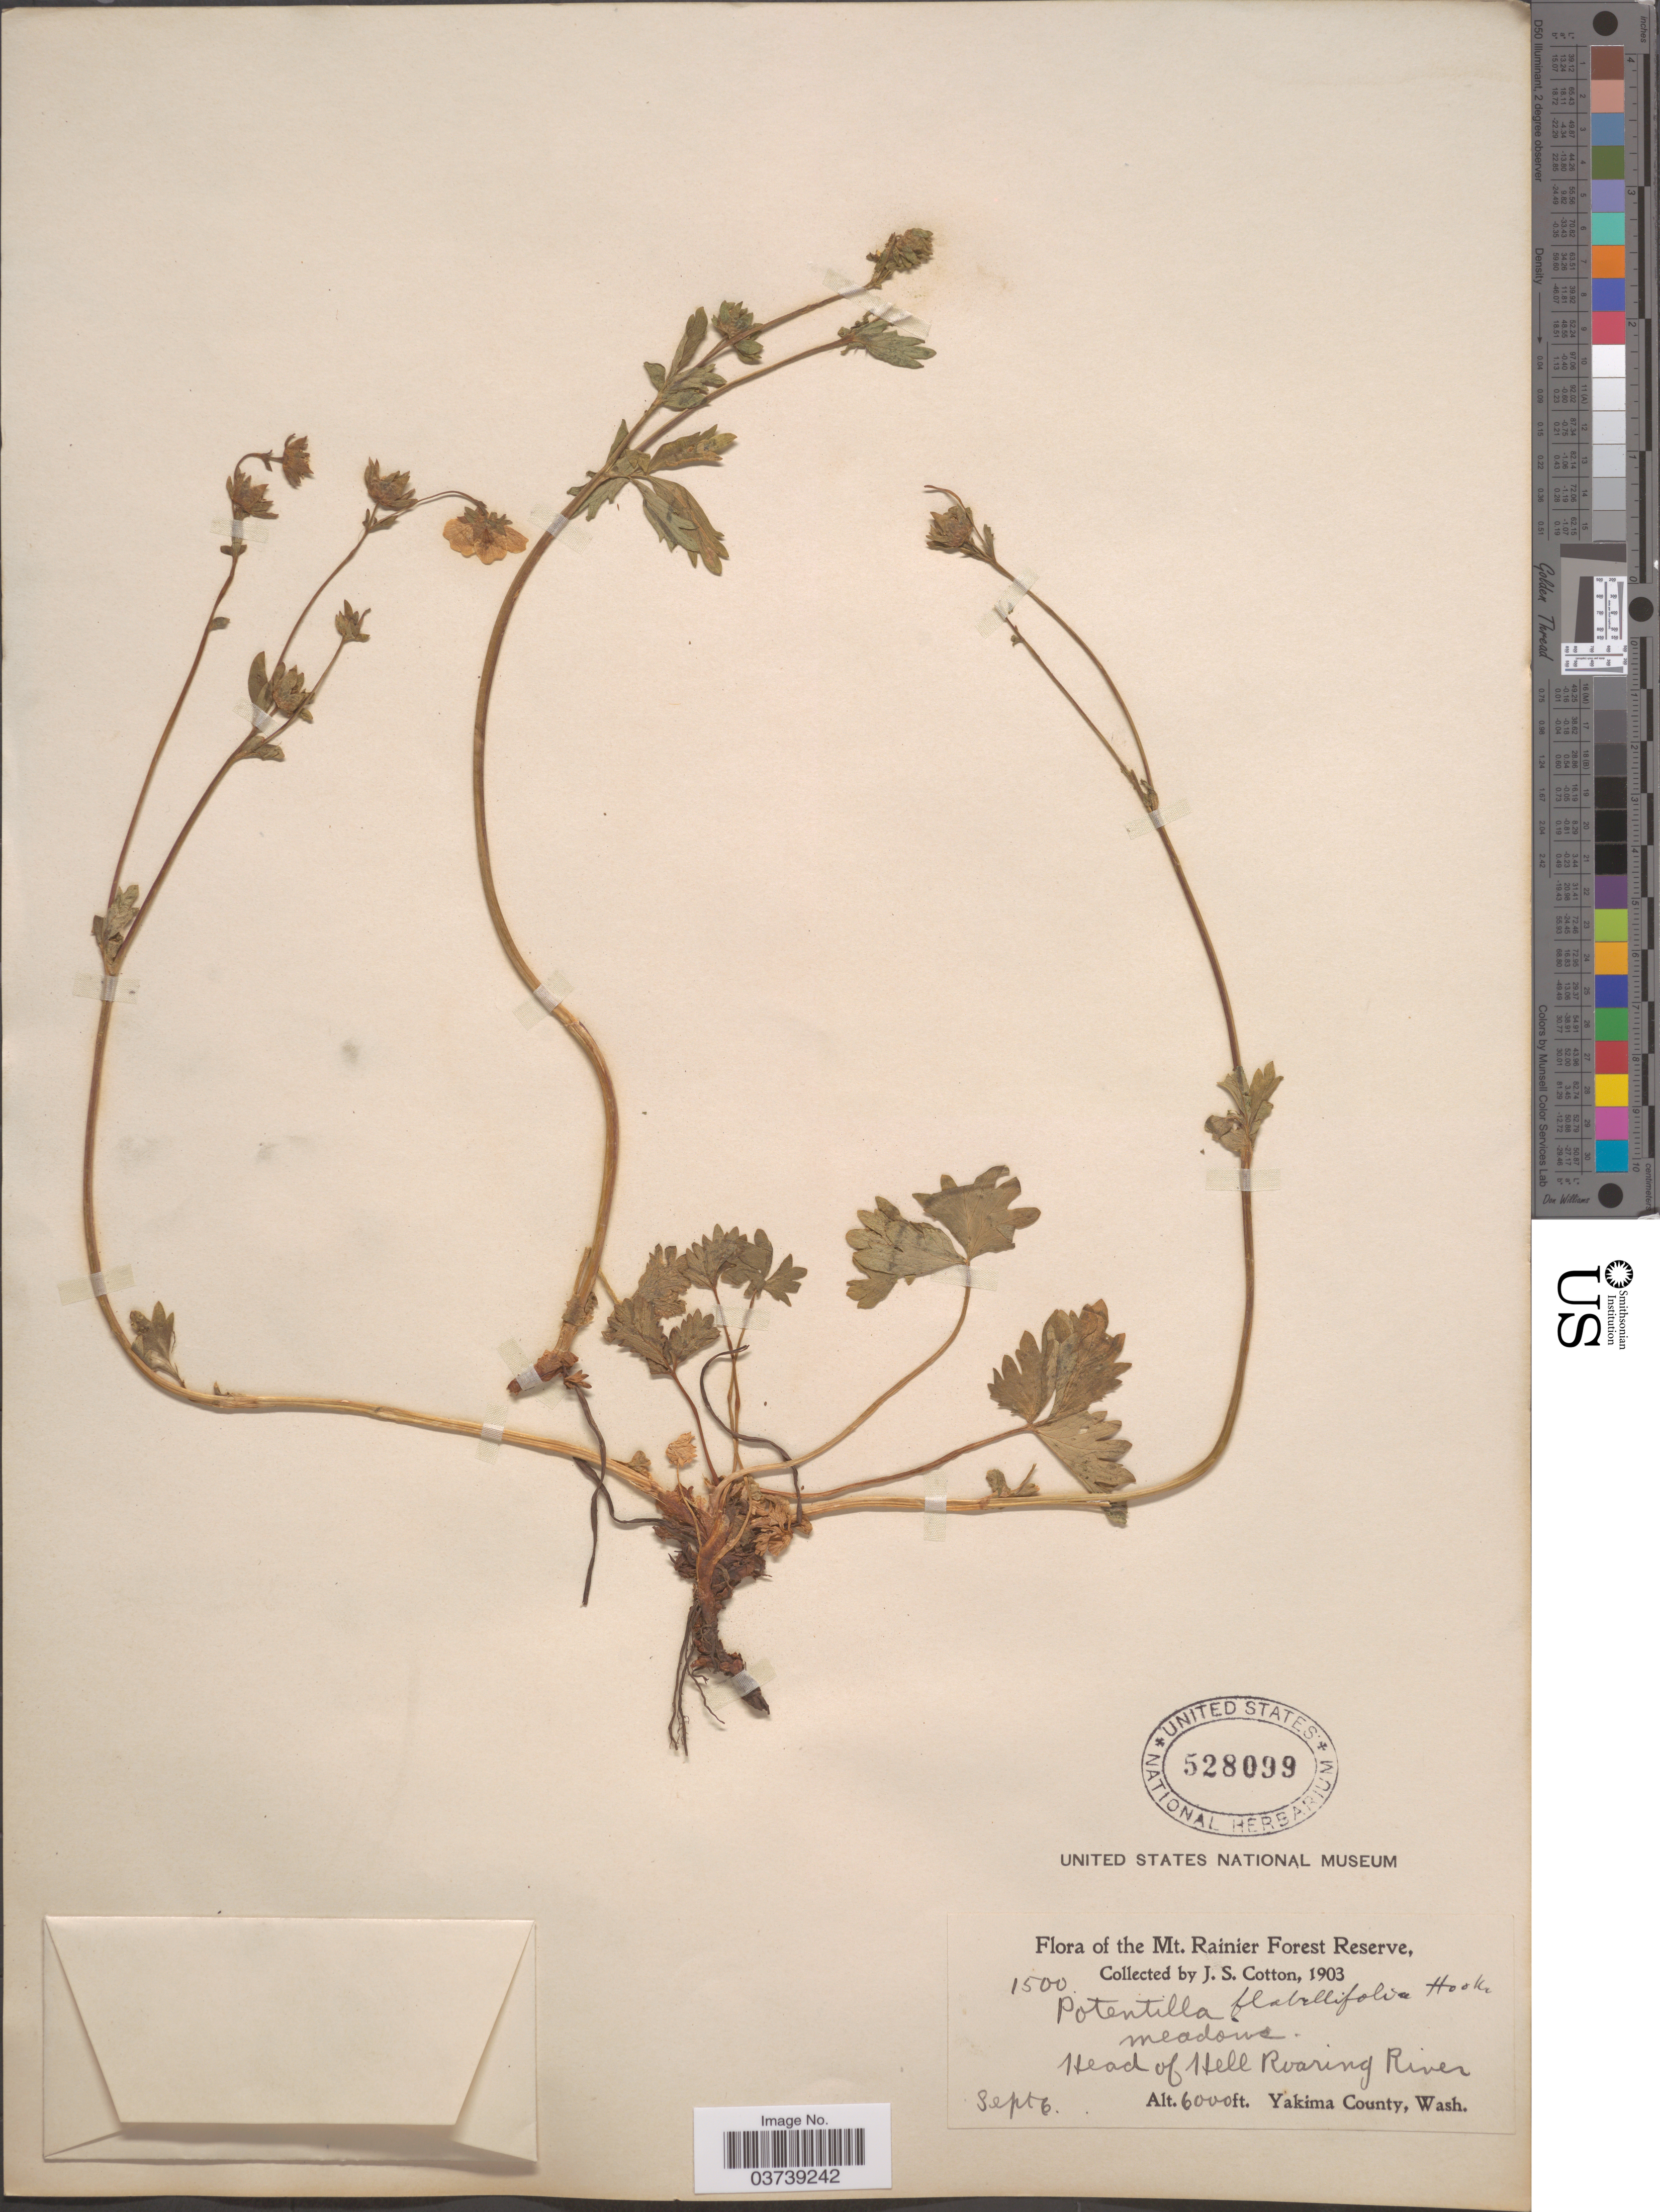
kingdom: Plantae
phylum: Tracheophyta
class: Magnoliopsida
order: Rosales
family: Rosaceae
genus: Potentilla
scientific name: Potentilla flabellifolia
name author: Hook. ex Torr. & A. Gray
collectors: J. S. Cotton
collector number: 1500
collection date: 1903-09-06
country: United States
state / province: Washington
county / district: Yakima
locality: Mt. Rainier Forest Reserve. Head of Hell Roaring River. Yakima County.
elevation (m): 1829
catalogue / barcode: US 528099